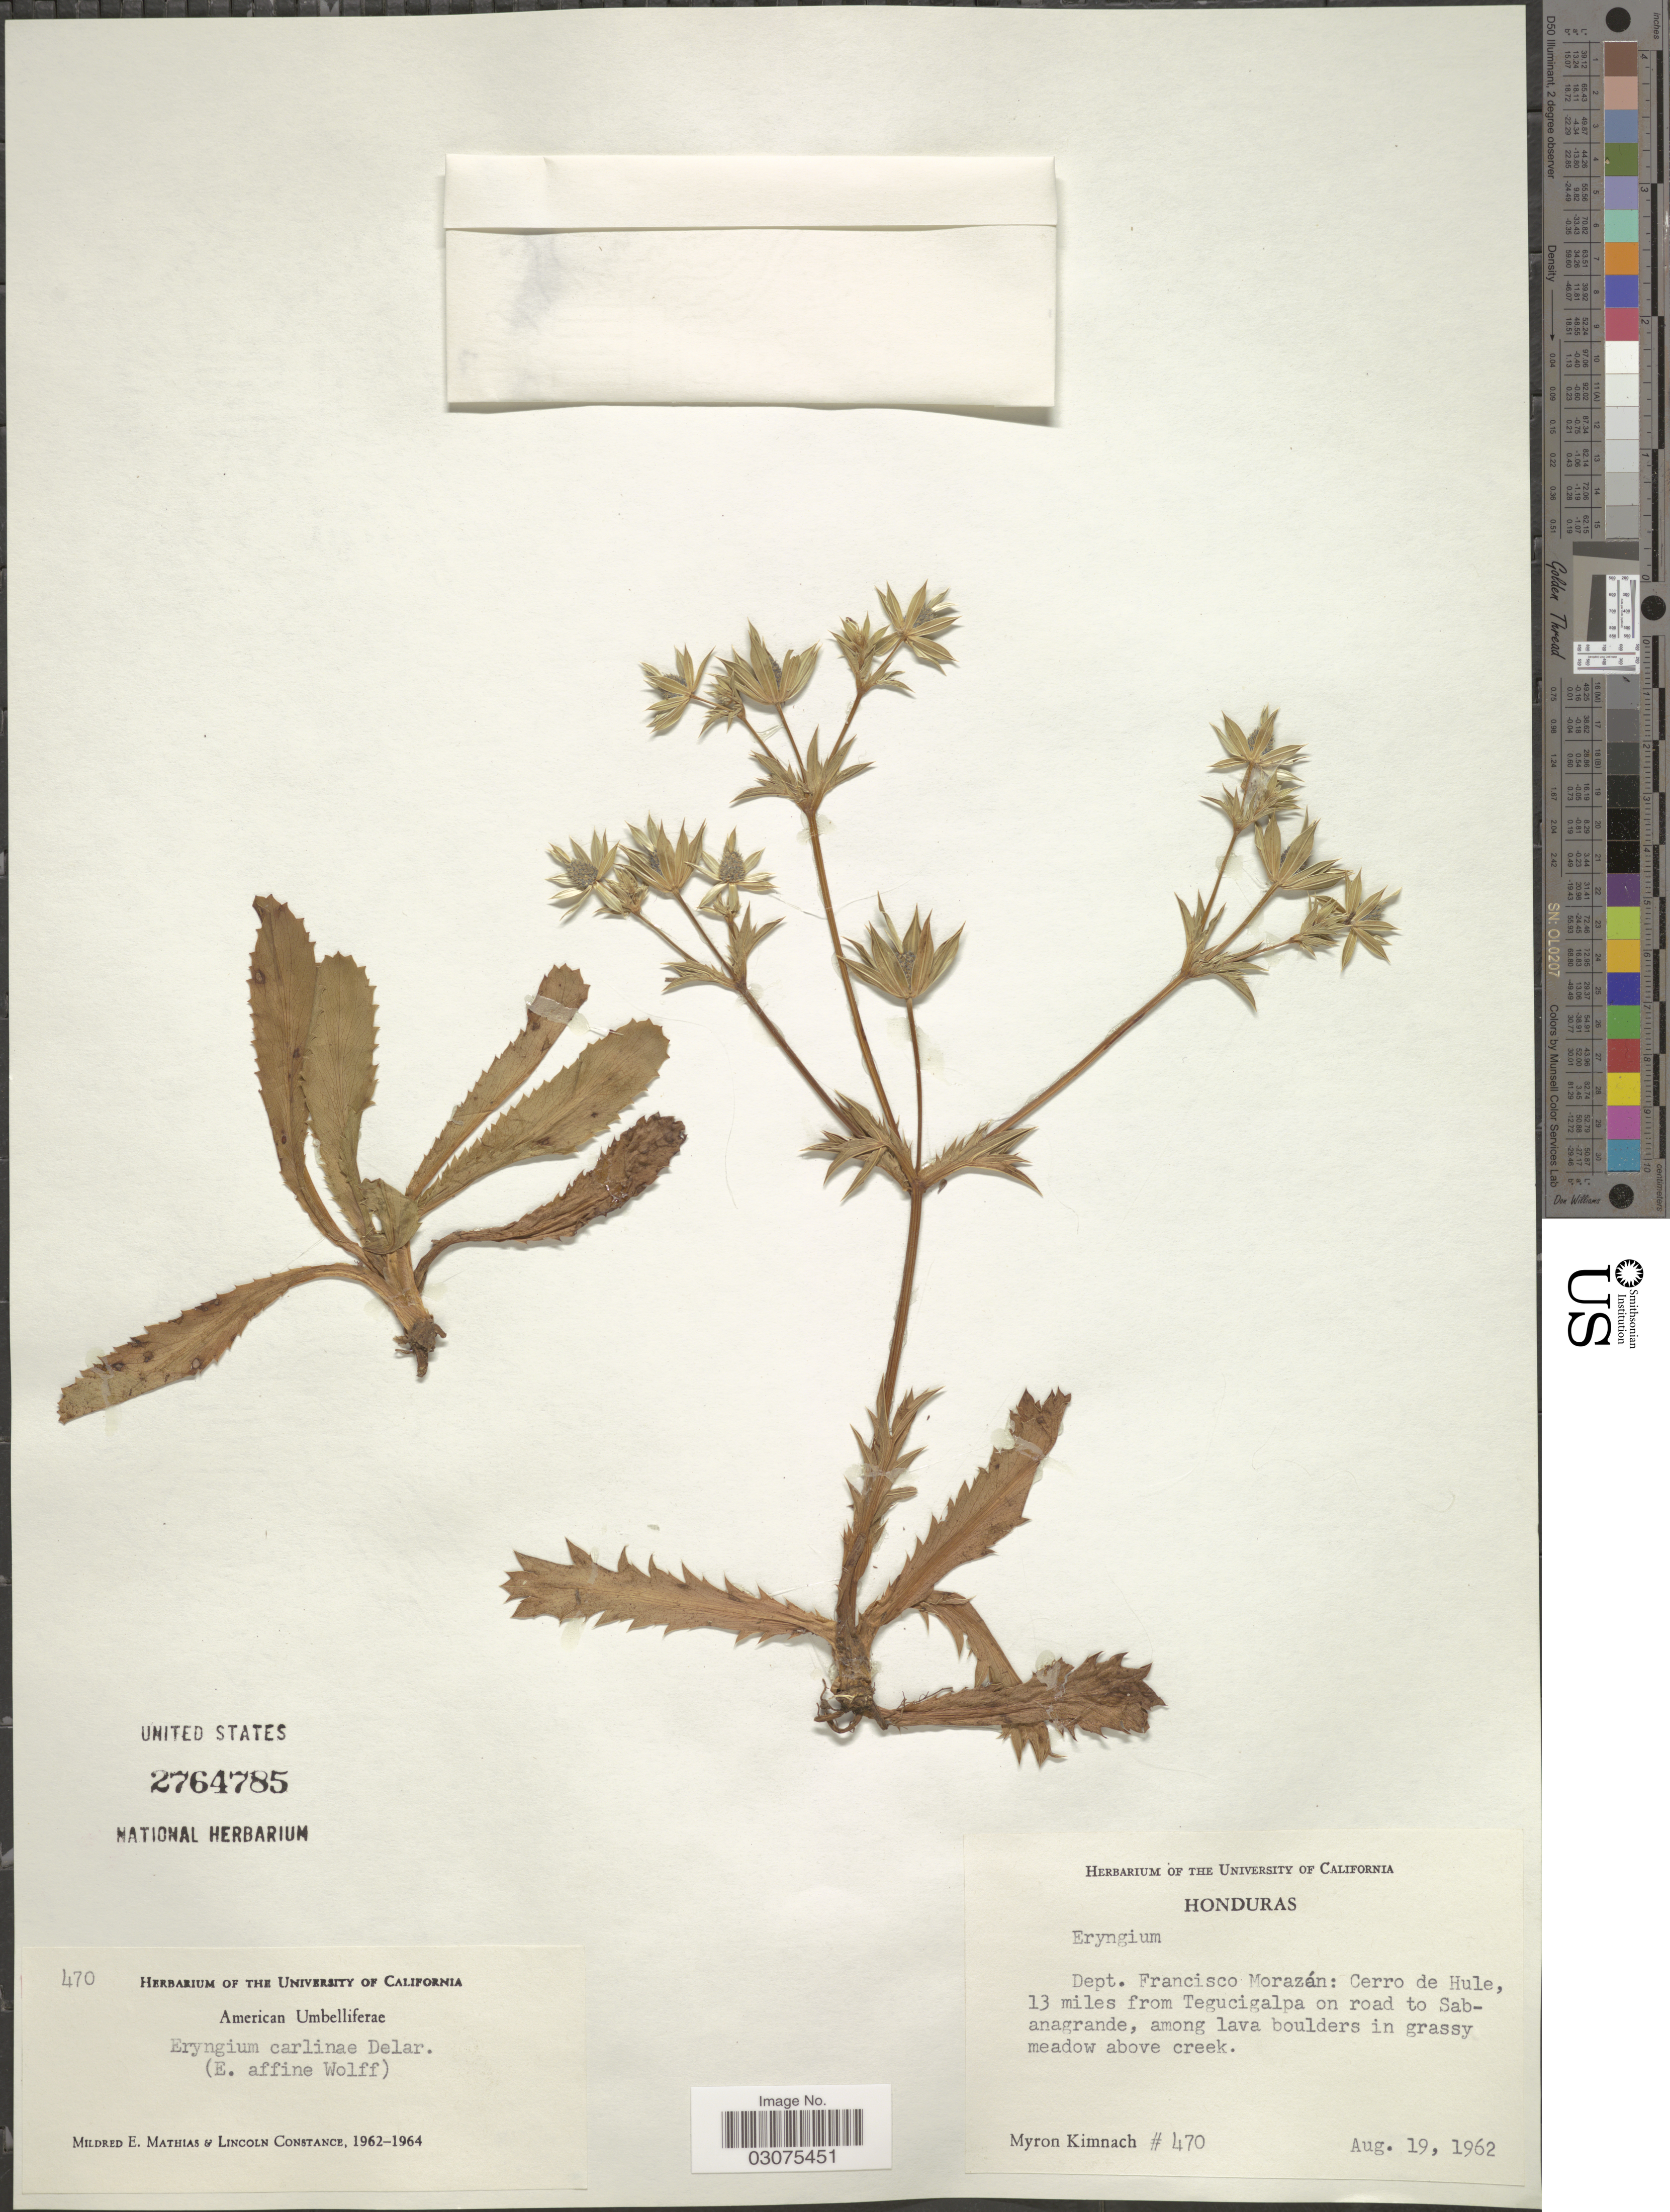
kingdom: Plantae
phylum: Tracheophyta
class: Magnoliopsida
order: Apiales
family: Apiaceae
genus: Eryngium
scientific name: Eryngium carlinae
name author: F. Delaroche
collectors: M. W. Kimnach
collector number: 470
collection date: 1962-08-19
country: Honduras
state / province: Fco. Morazán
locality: Dept. Francisco Morazán: Cerro de Hule, 13 miles from Tegucigalpa on road to Sabanagrande, among lava boulders in grassy meadow above creek.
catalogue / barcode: US 2764785